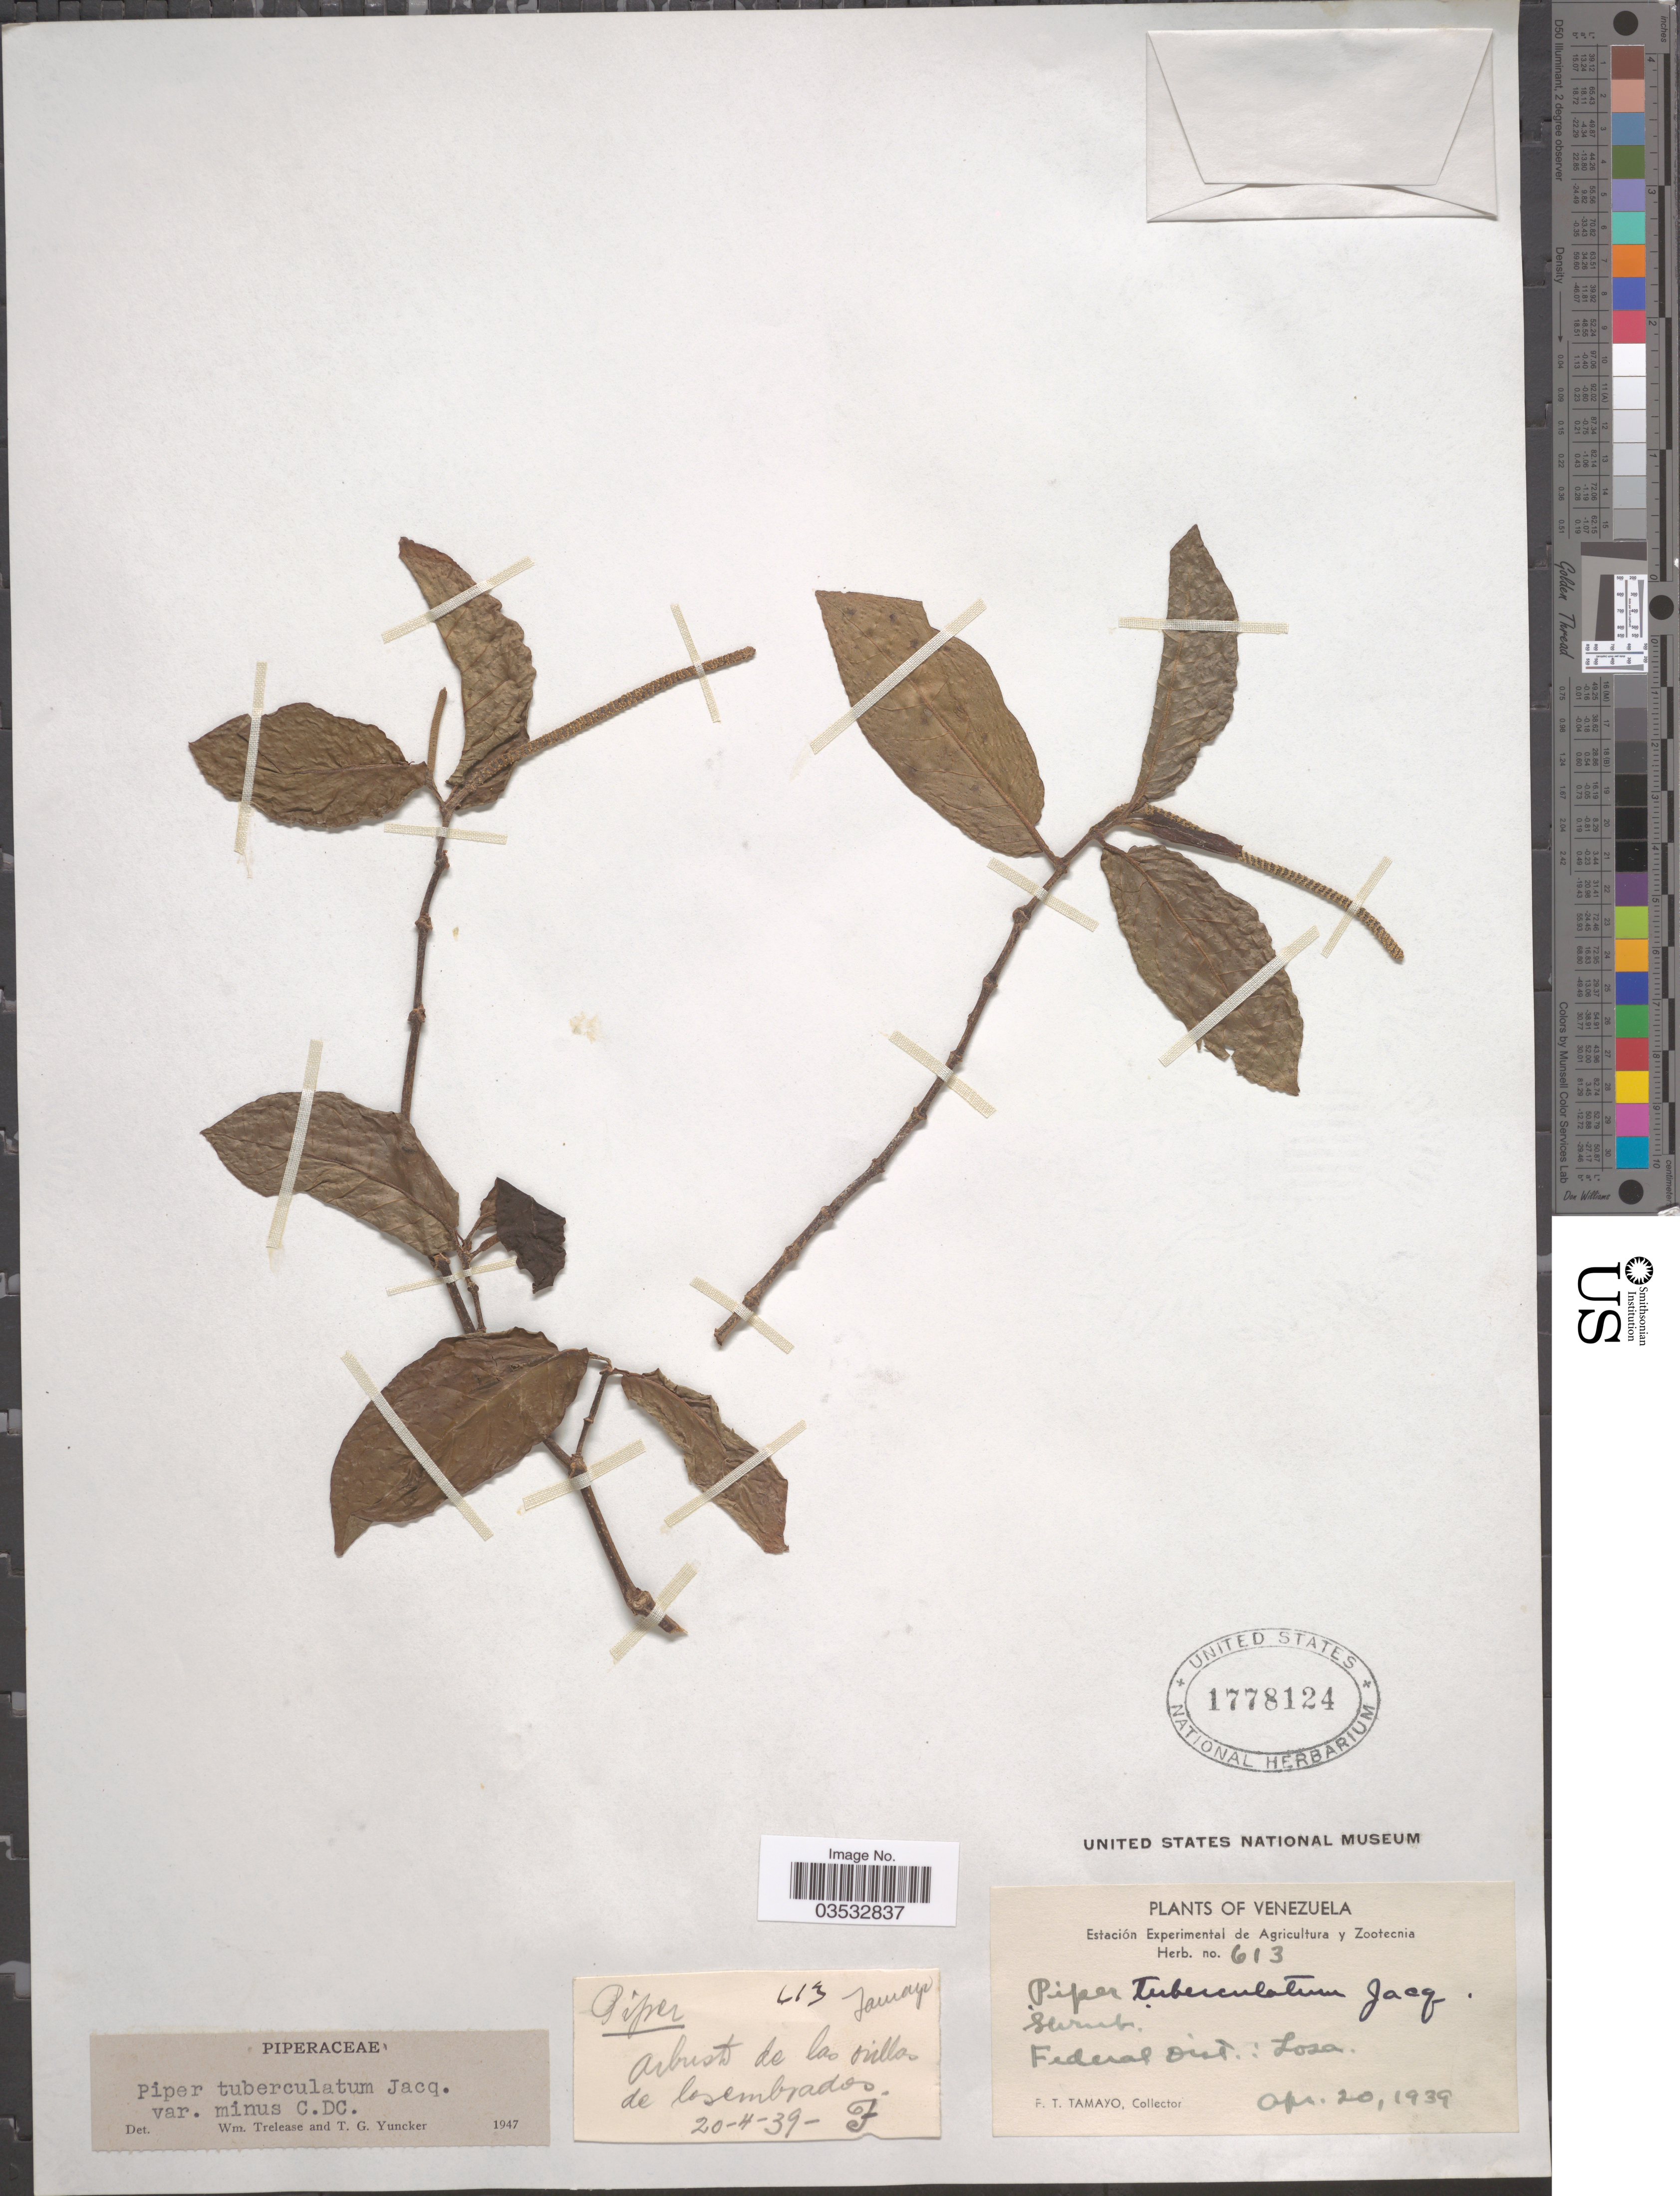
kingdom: Plantae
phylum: Tracheophyta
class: Magnoliopsida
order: Piperales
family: Piperaceae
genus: Piper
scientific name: Piper tuberculatum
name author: Jacq.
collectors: F. Tamayo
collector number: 613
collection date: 1939-04-20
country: Venezuela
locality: Federal Distr: Losa.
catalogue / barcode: US 1778124